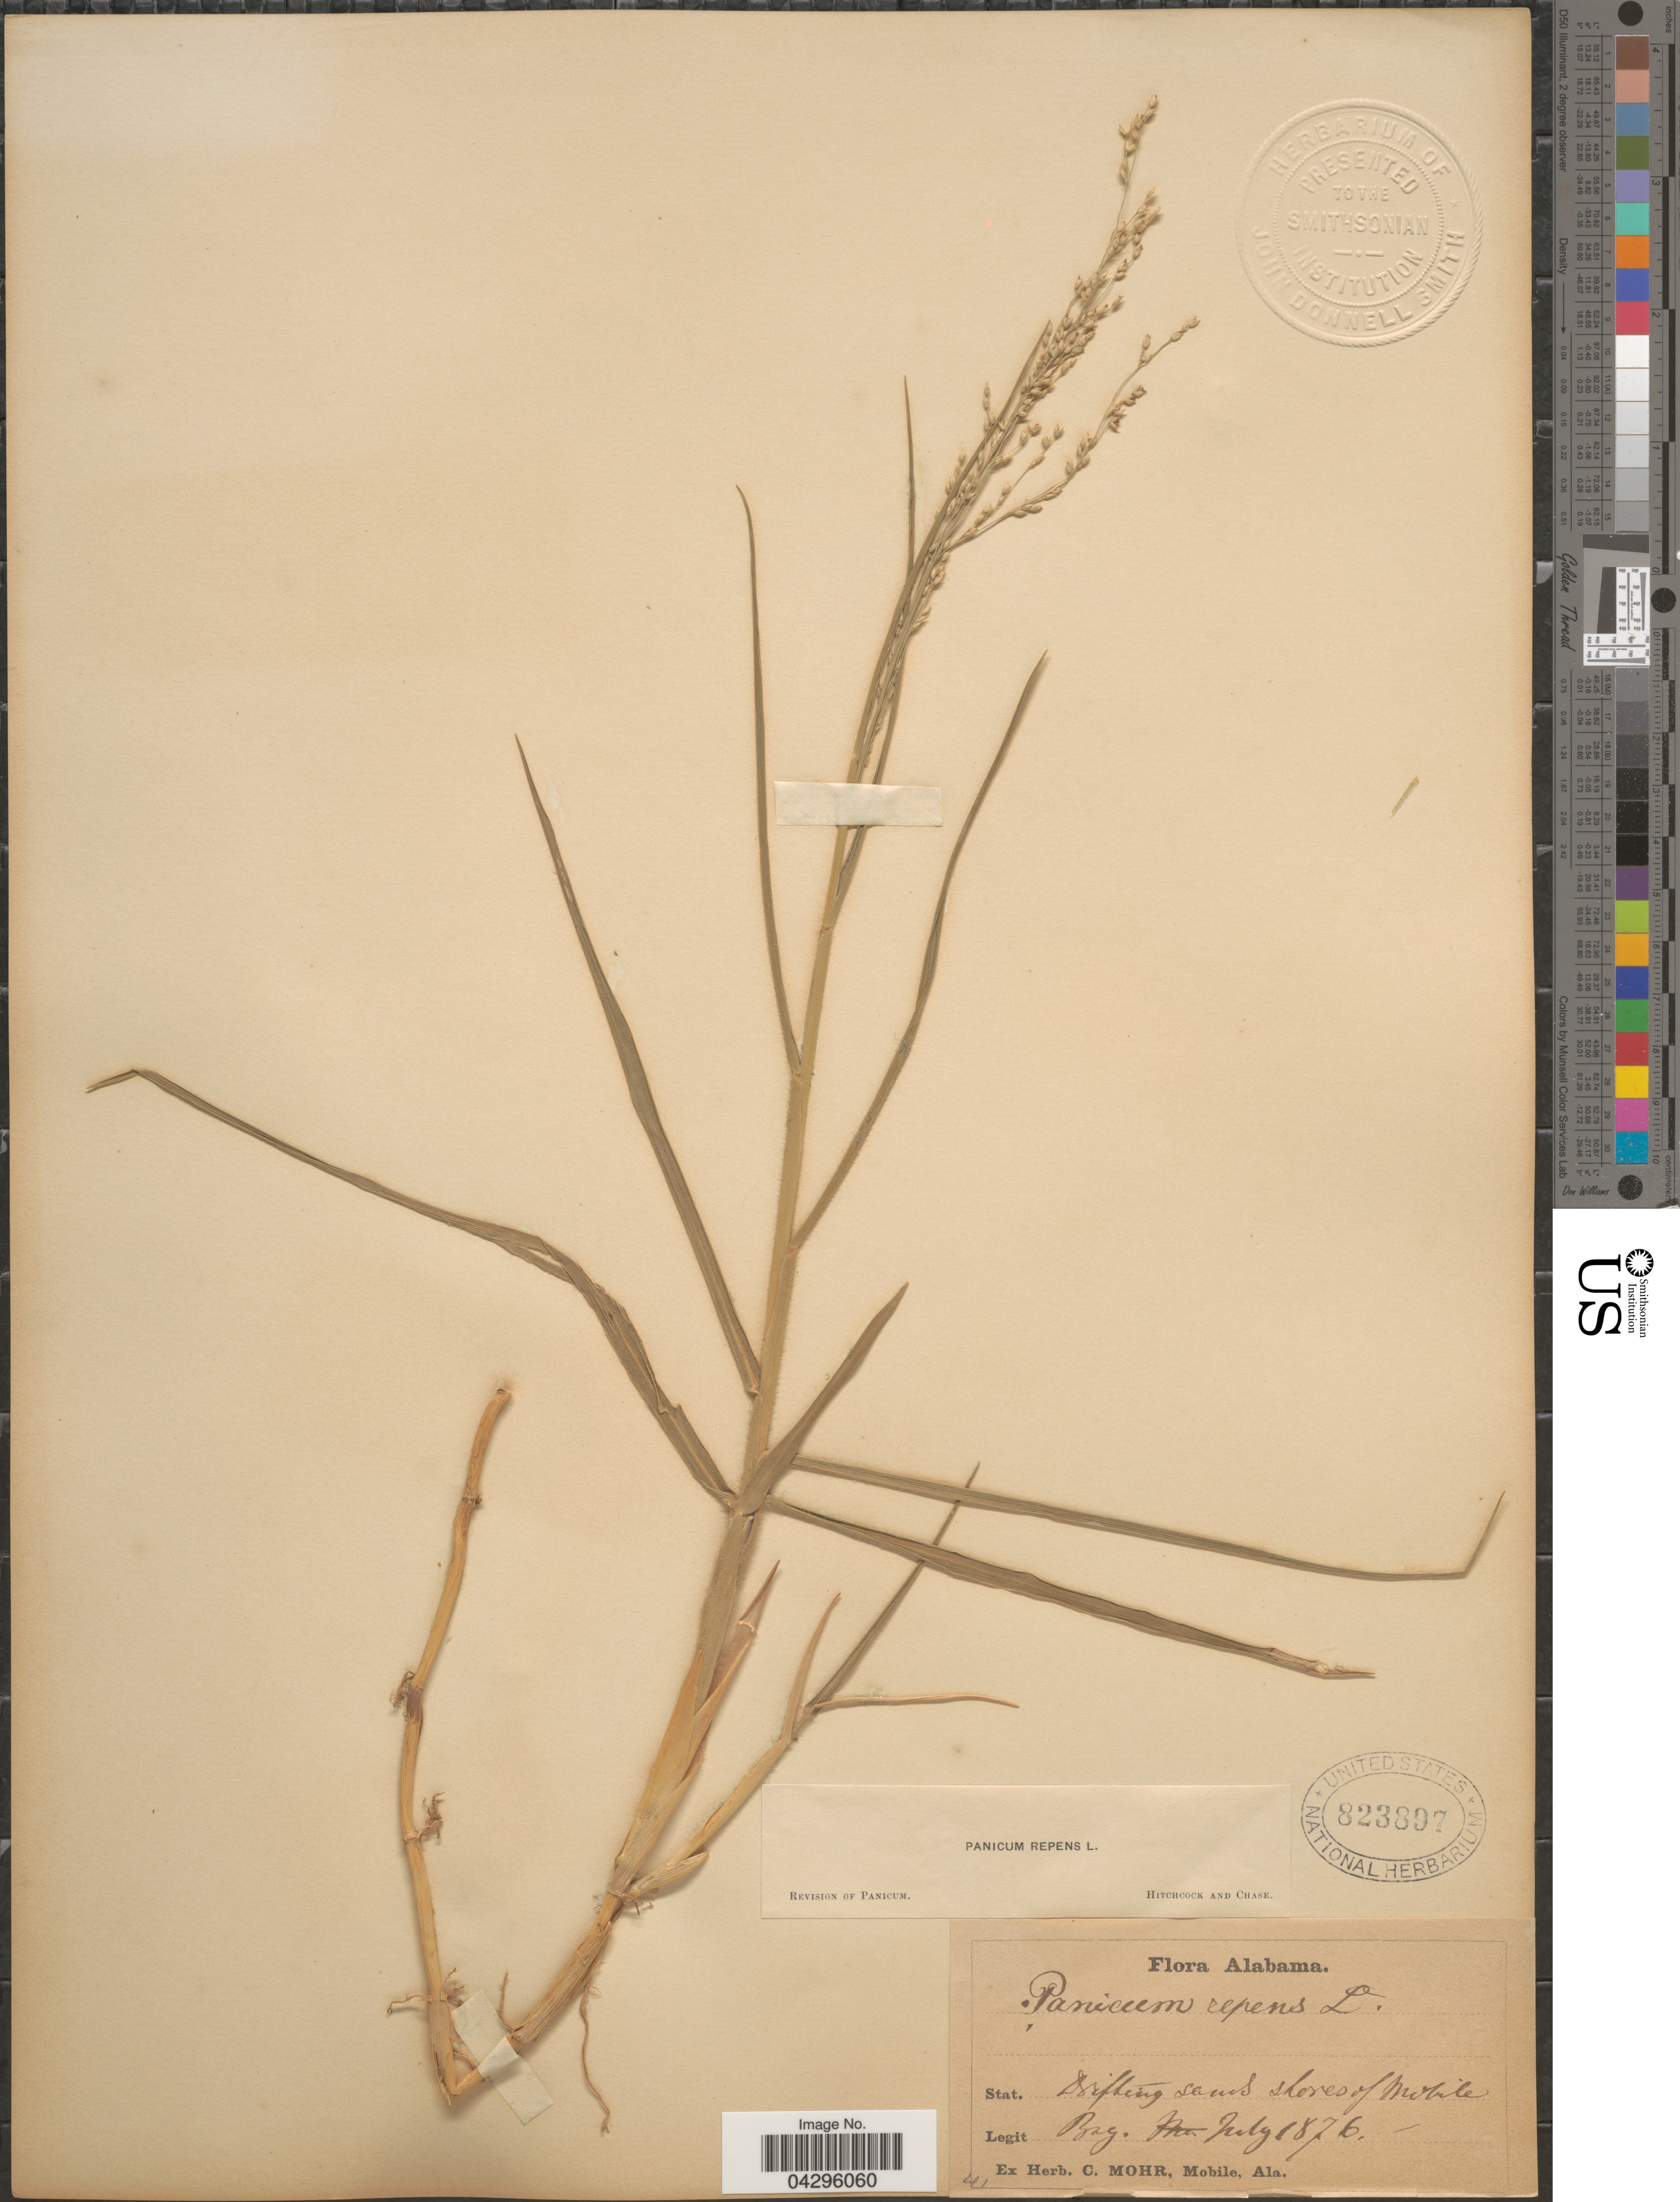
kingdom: Plantae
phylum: Tracheophyta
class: Liliopsida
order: Poales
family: Poaceae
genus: Panicum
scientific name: Panicum repens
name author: L.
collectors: ex herb. C. Mohr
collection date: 1876-07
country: United States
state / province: Alabama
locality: Drifting sand shores of Mobile Bay.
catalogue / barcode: US 823897